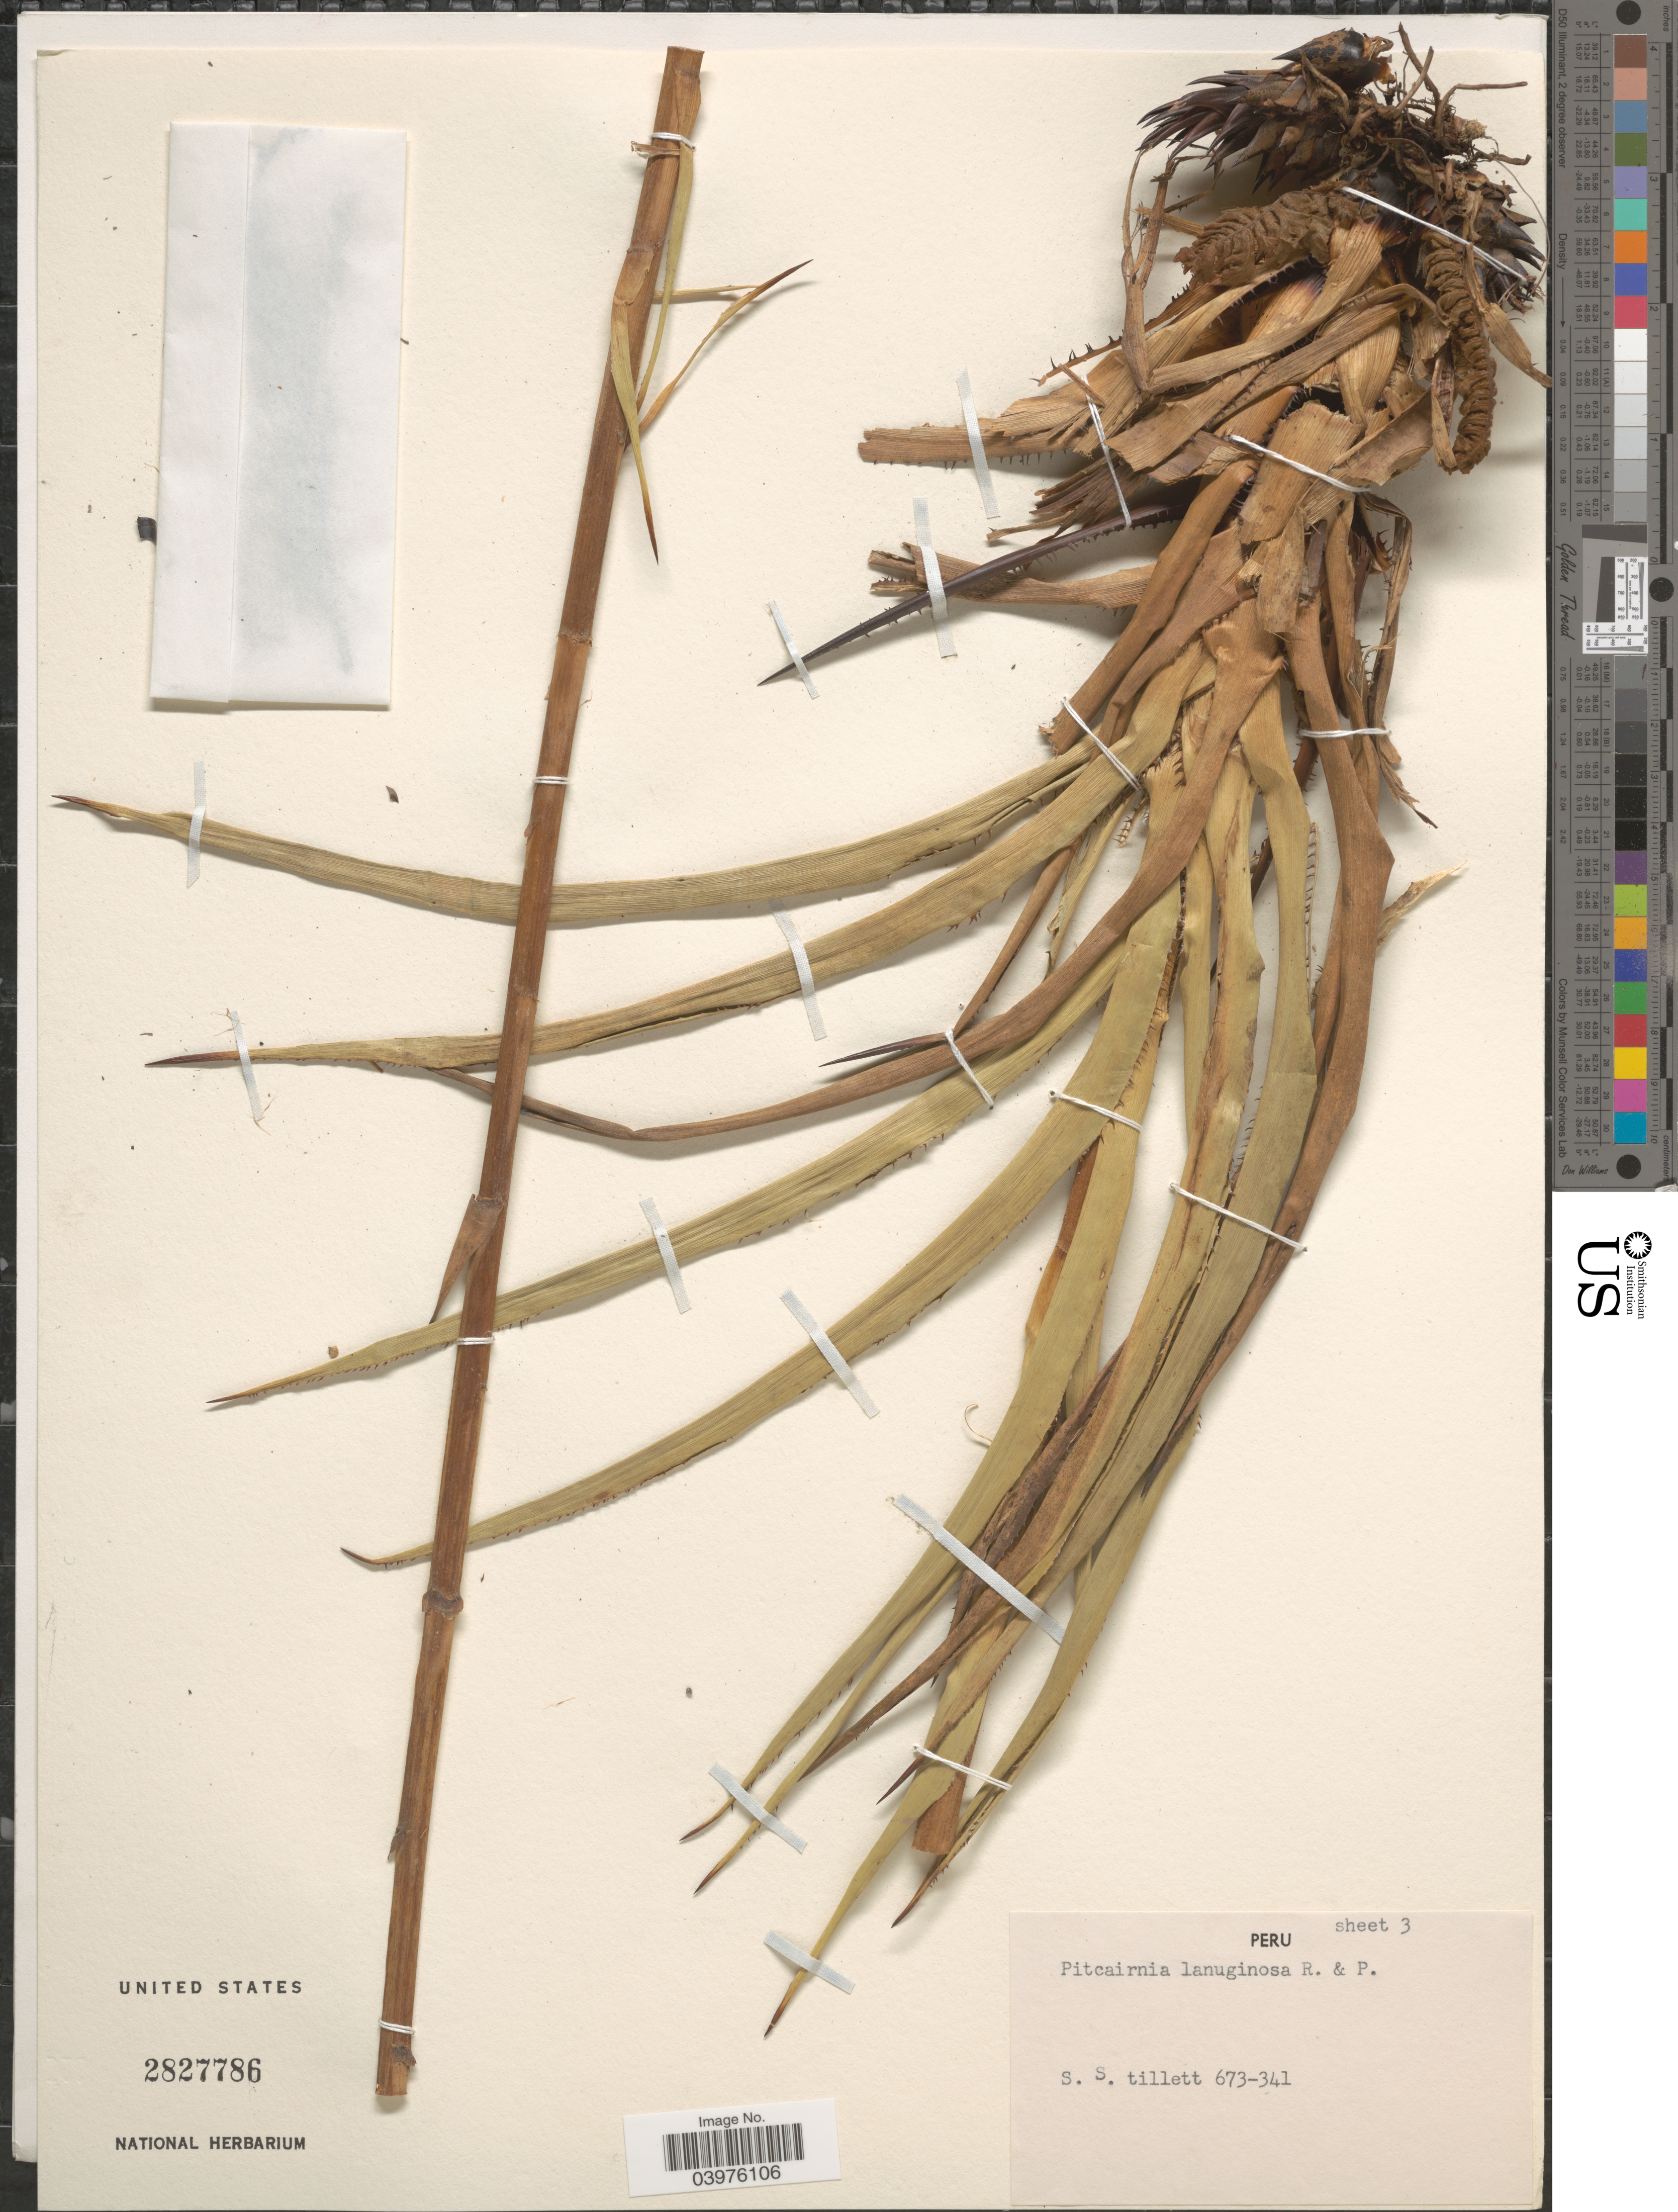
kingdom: Plantae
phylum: Tracheophyta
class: Liliopsida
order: Poales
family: Bromeliaceae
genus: Pitcairnia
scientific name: Pitcairnia lanuginosa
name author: Ruiz & Pav.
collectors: S. S. Tillett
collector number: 673-341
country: Peru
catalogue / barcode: US 2827786